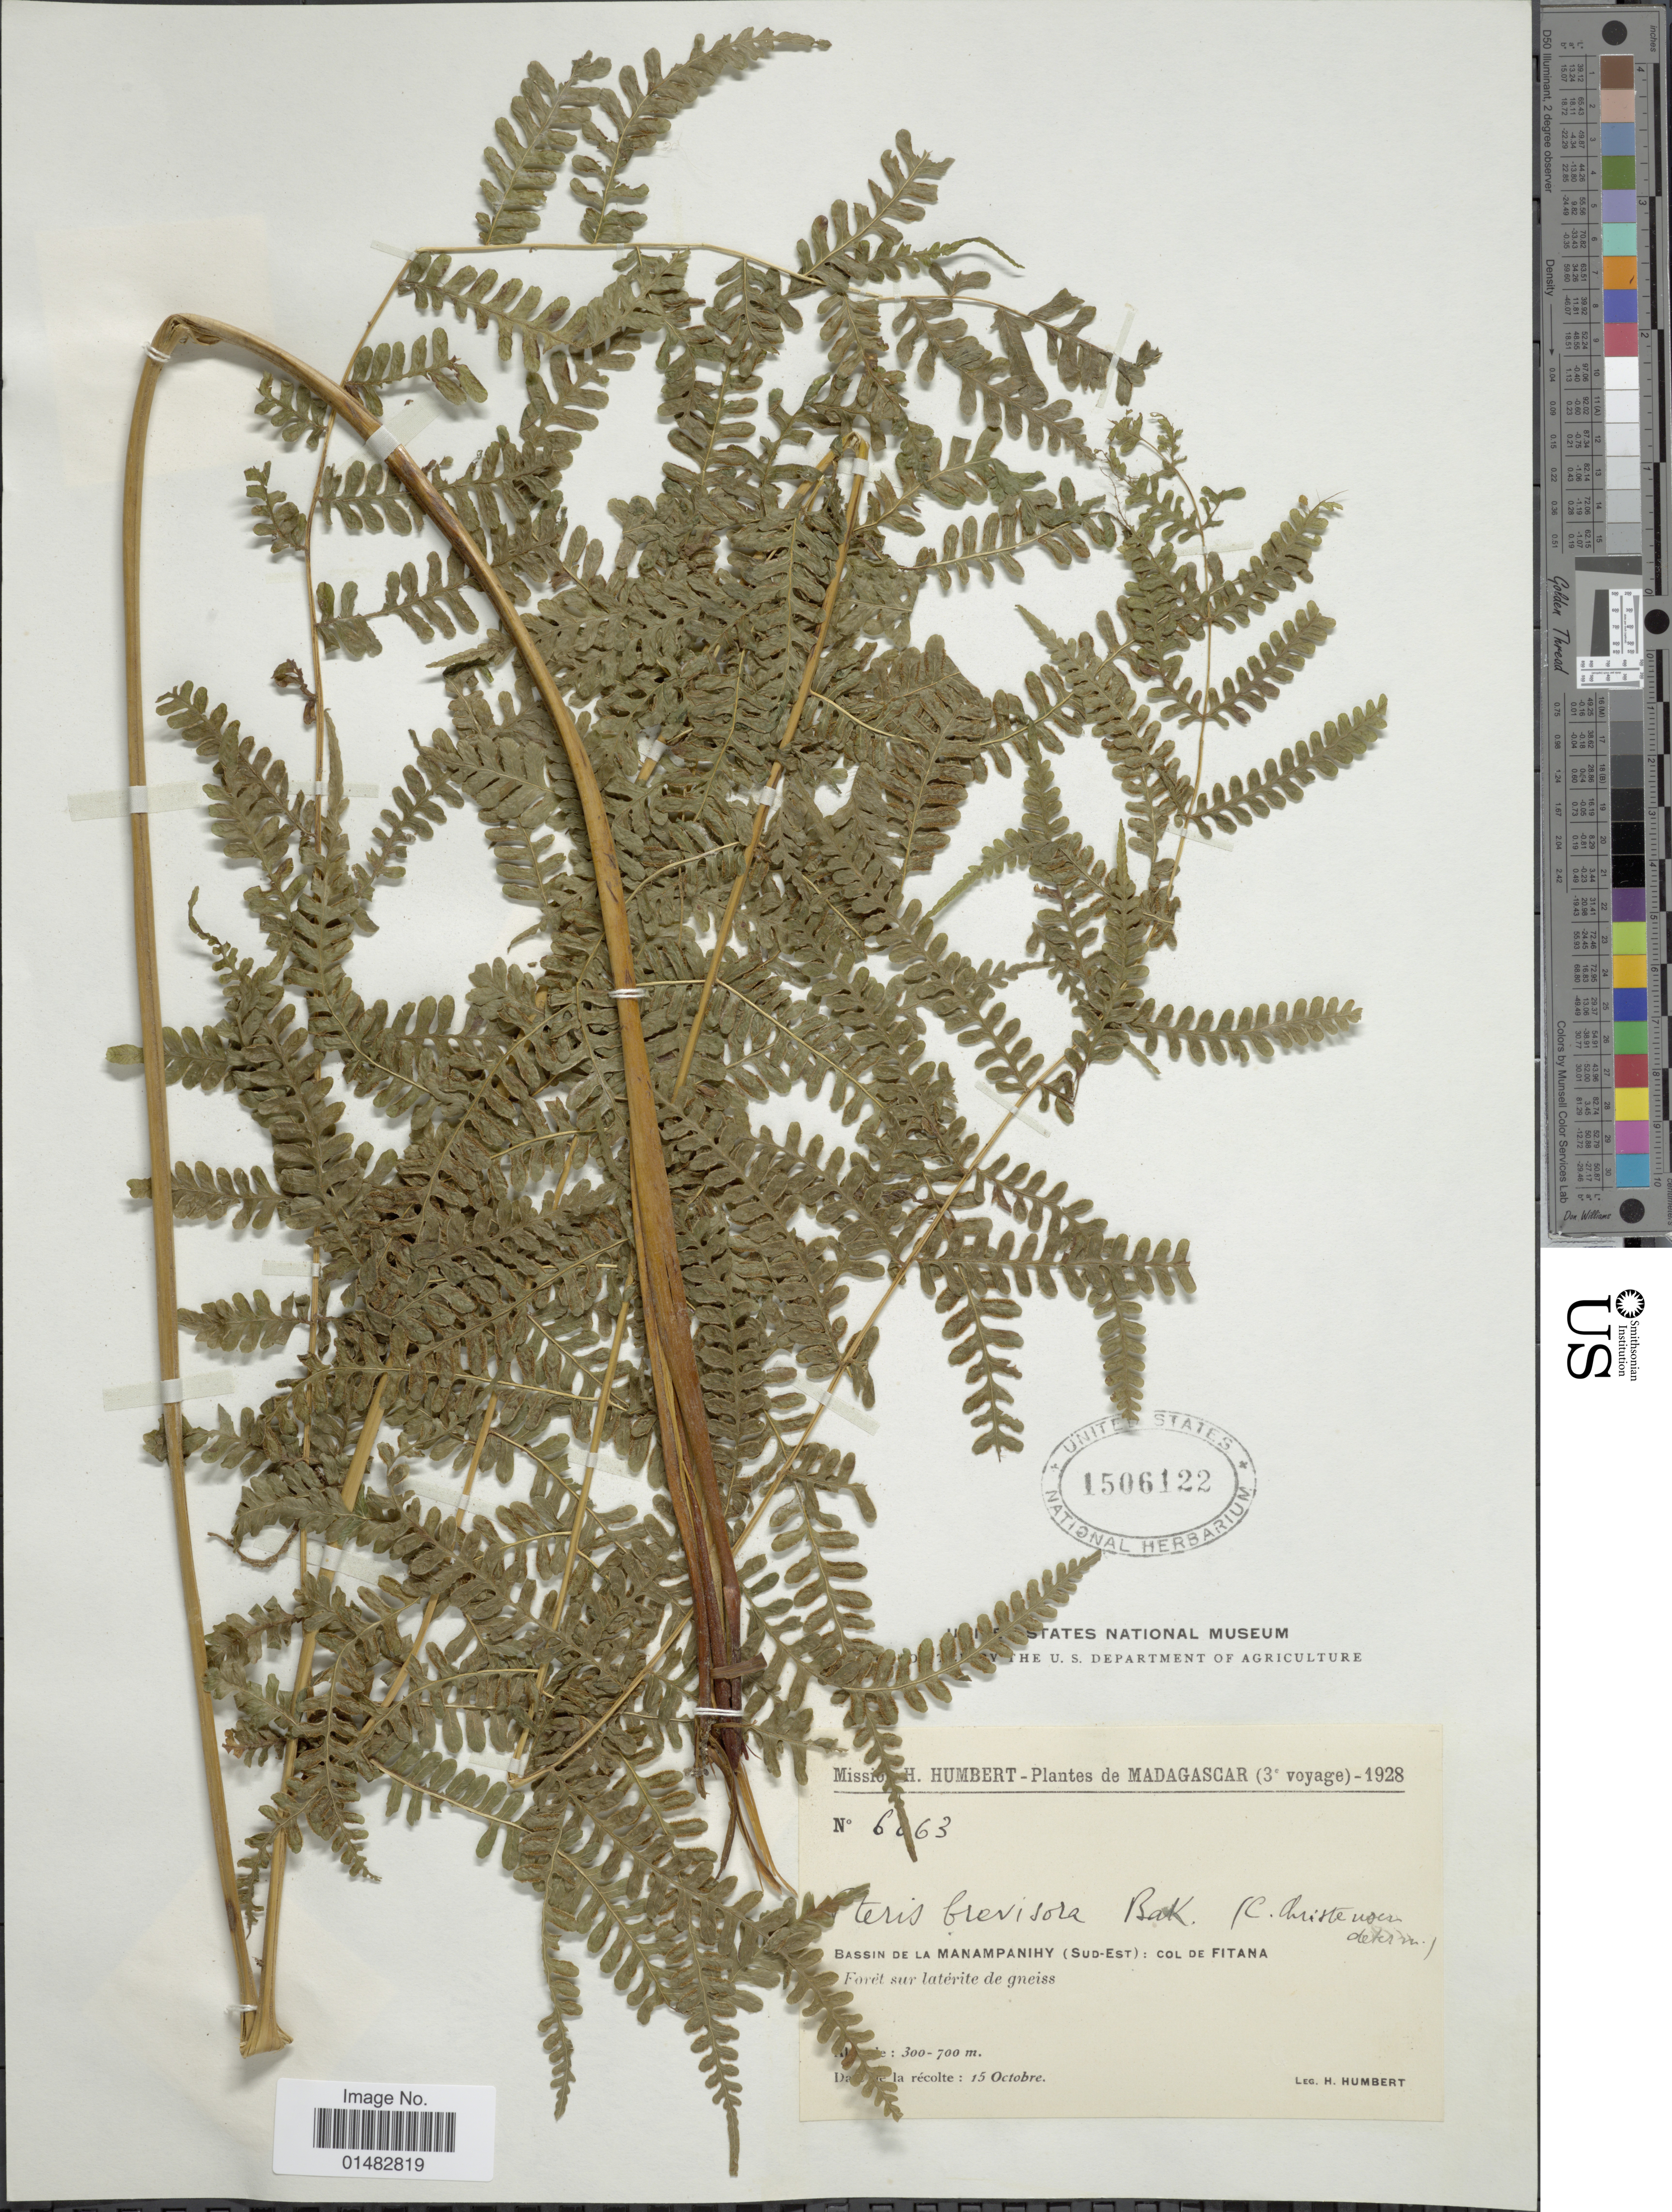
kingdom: Plantae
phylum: Tracheophyta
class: Polypodiopsida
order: Polypodiales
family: Pteridaceae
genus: Pteris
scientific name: Pteris pteridioides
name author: (Hook.) Ballard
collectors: H. Humbert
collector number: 6063*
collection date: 1928-10-15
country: Madagascar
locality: Bassin de la Manampanihy (Sud-Est): col de Fitana, Foret sur laterite de gneiss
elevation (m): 300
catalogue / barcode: US 1506122